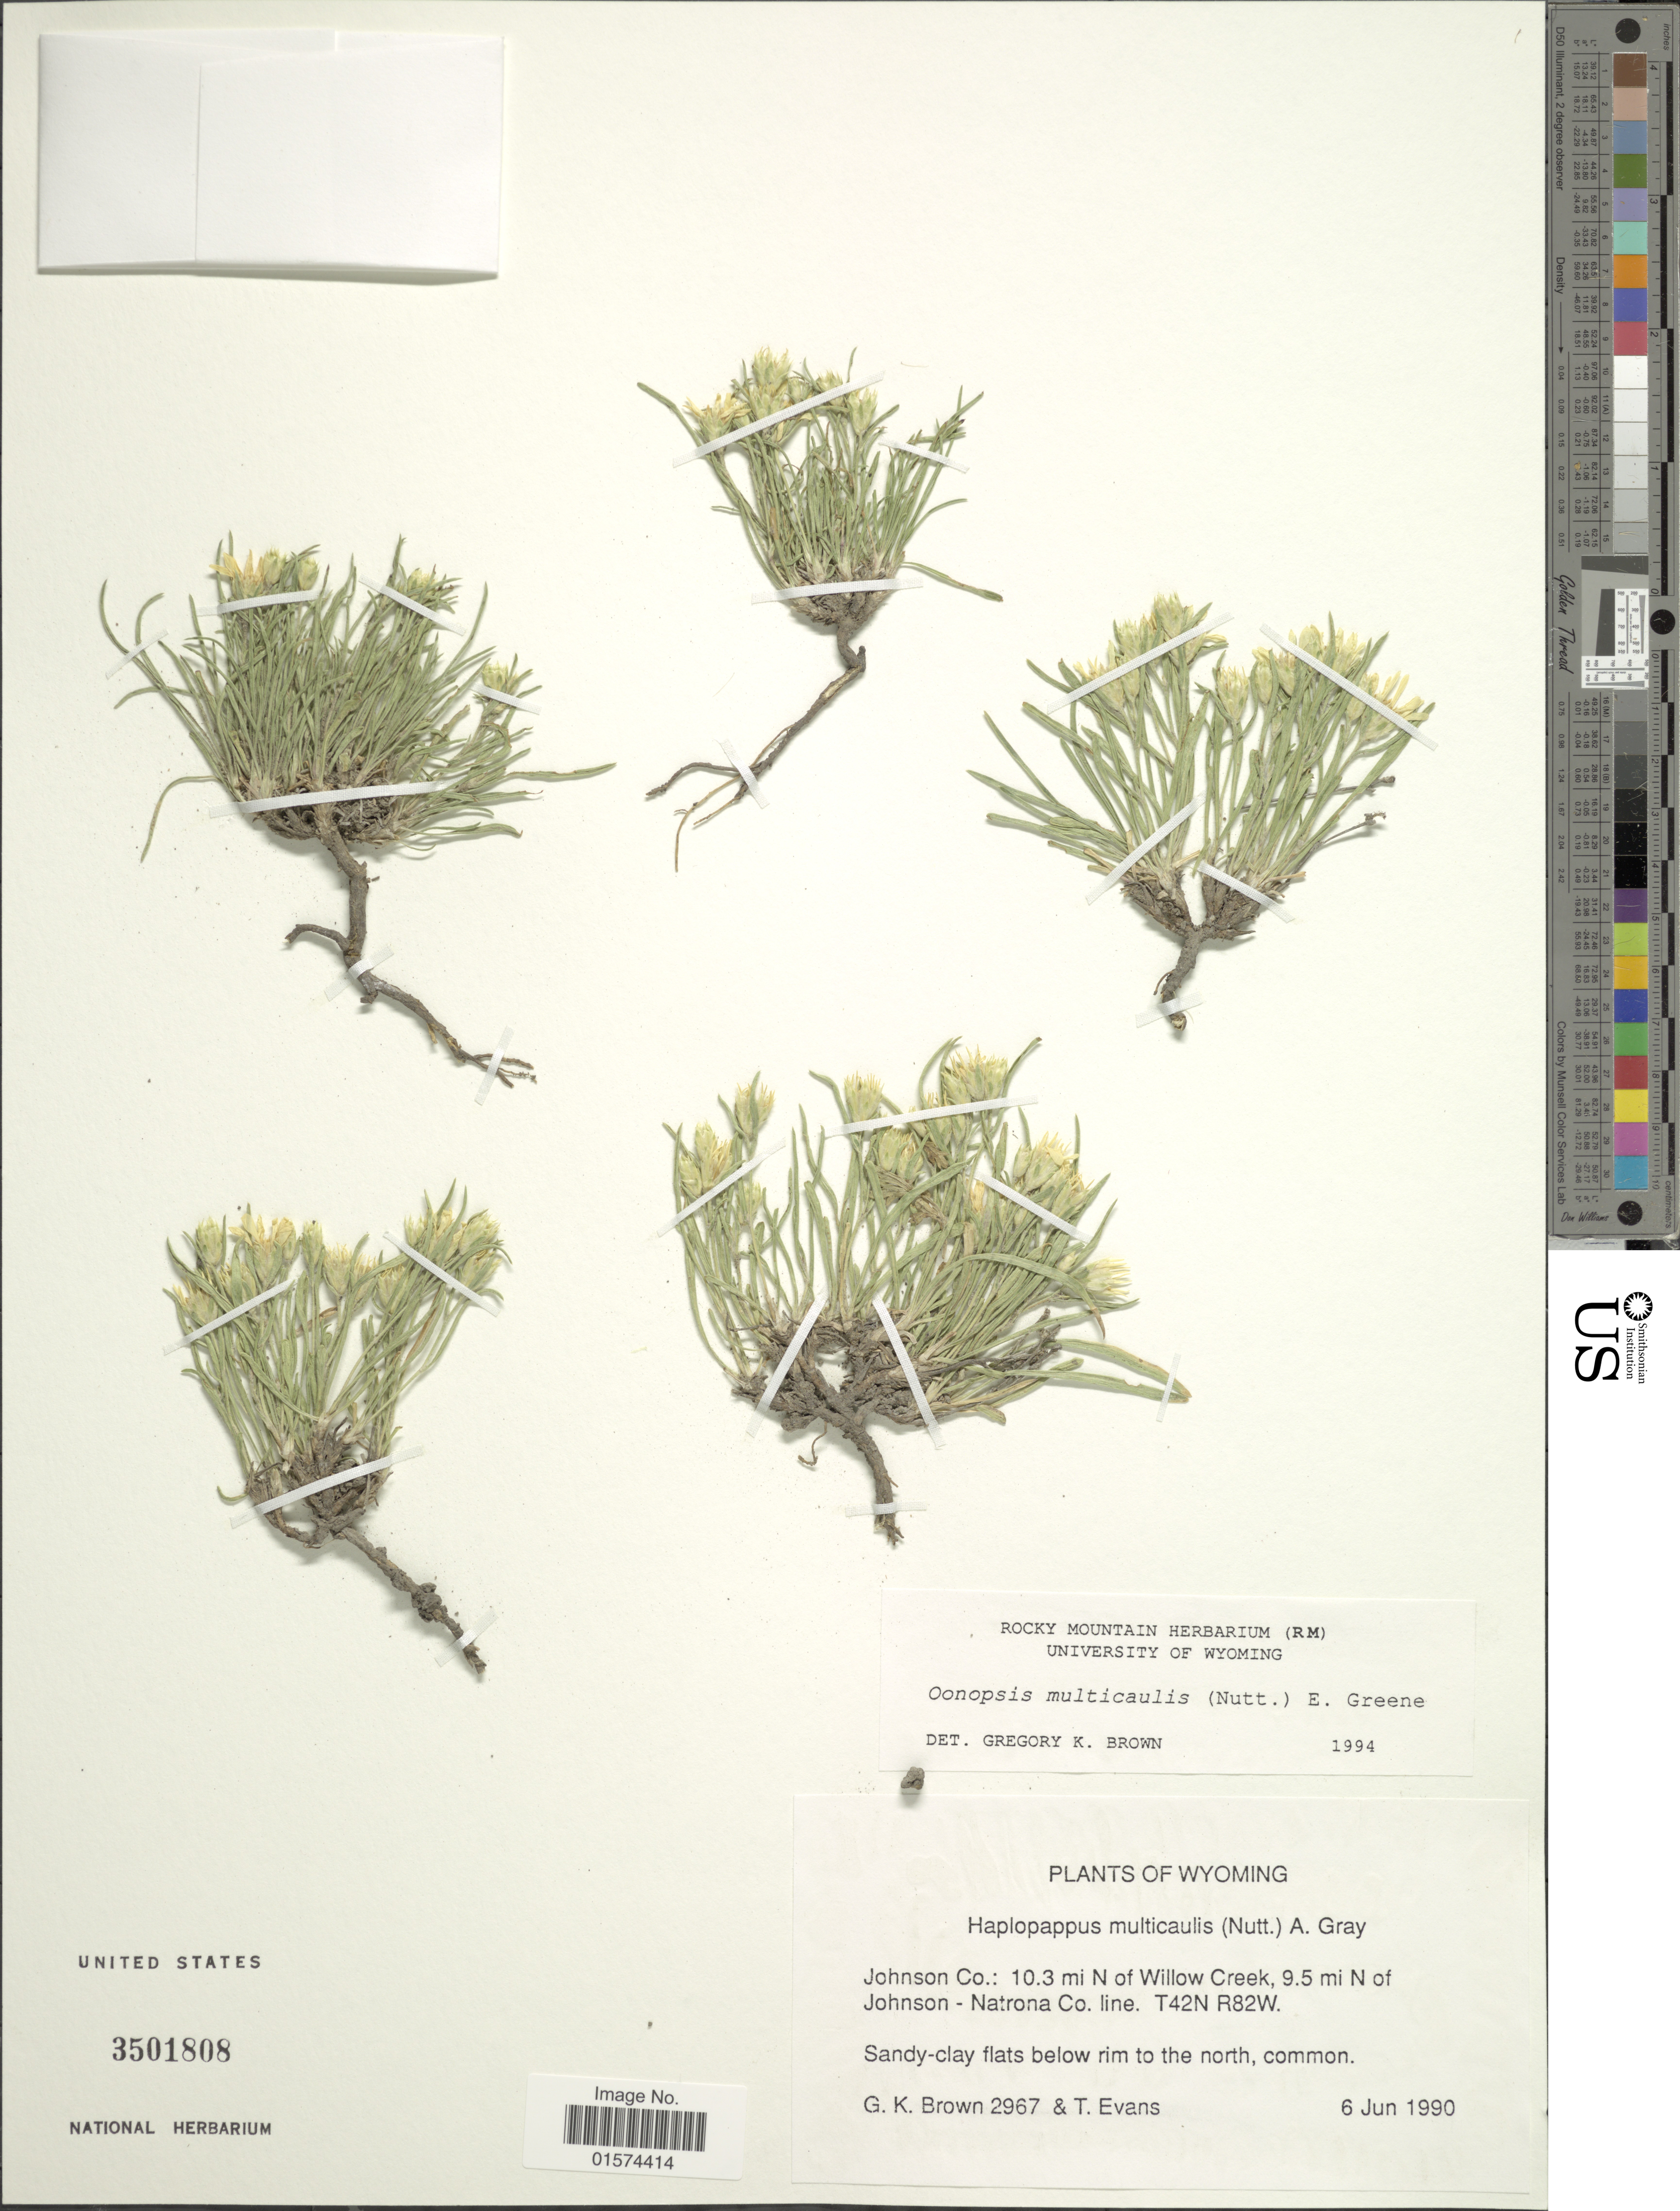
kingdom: Plantae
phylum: Tracheophyta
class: Magnoliopsida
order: Asterales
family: Asteraceae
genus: Oonopsis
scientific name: Oonopsis multicaulis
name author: (Nutt.) Greene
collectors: G. K. Brown & T. Evans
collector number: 2967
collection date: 1990-06-06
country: United States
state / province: Wyoming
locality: Johnson Co.: 10.3 mi N of Willow Creek, 9.5 mi N of Johnson - Natrona Co. line, T42N R82W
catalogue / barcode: US 3501808